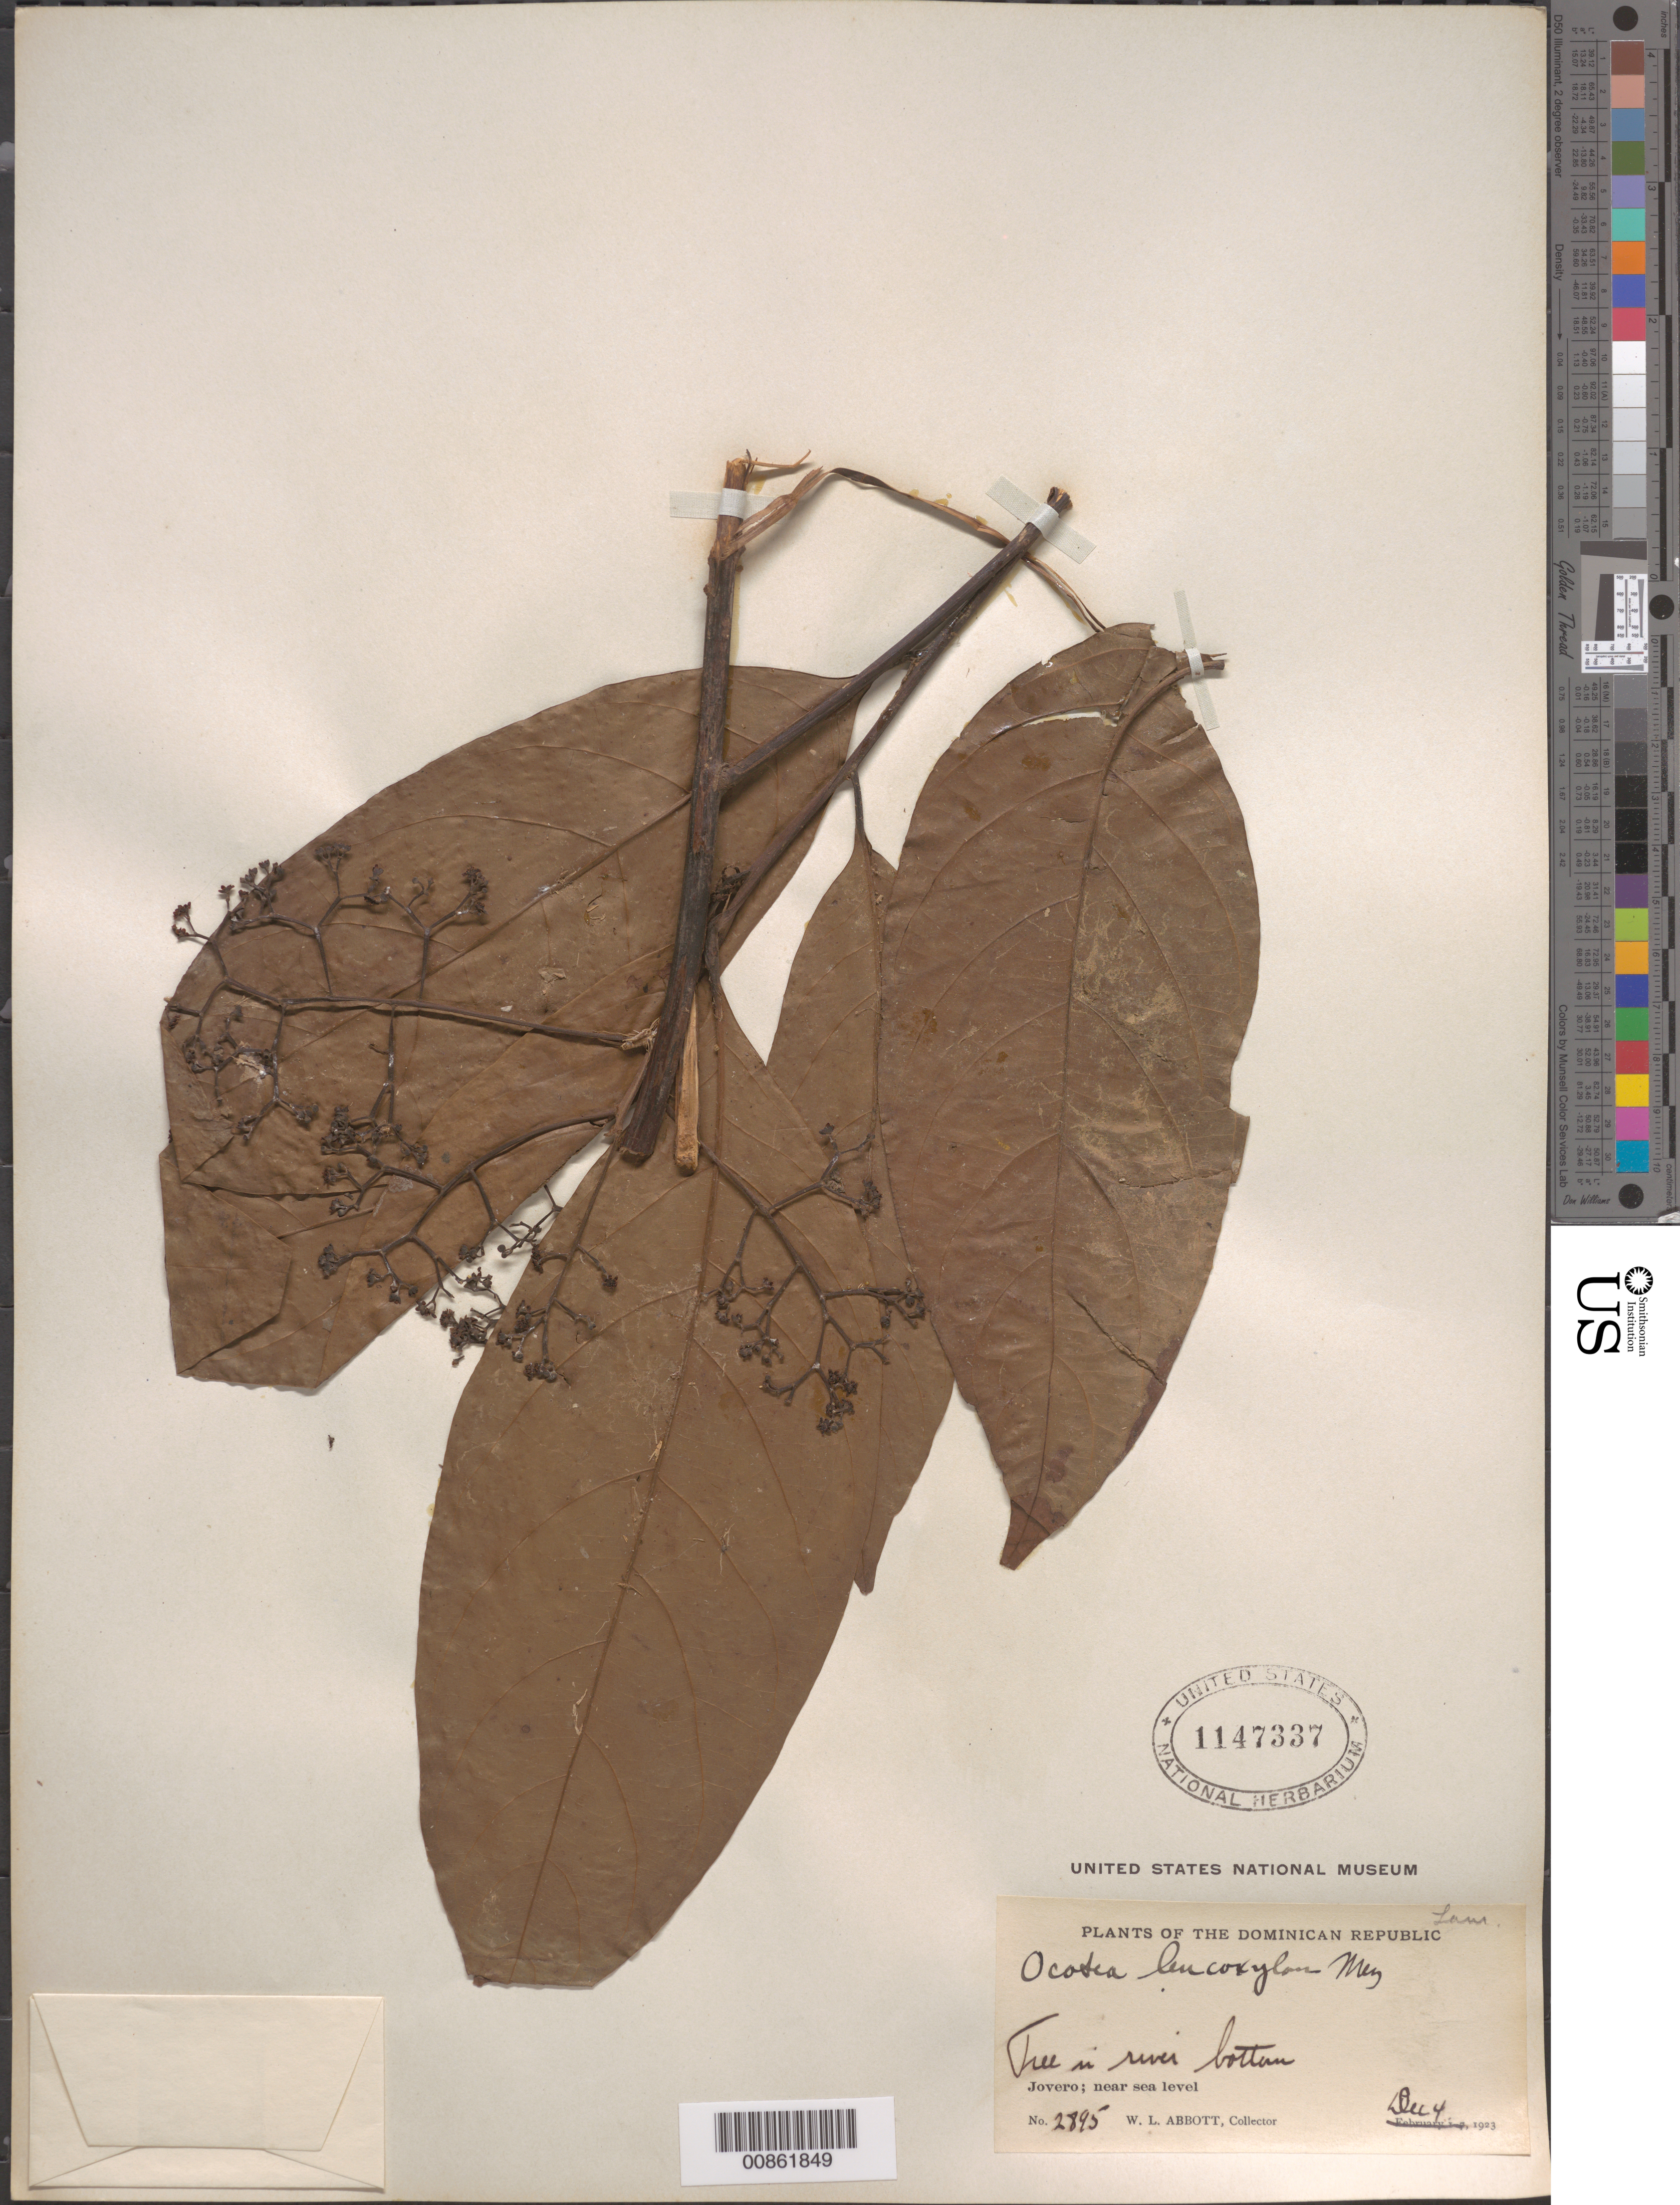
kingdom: Plantae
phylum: Tracheophyta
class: Magnoliopsida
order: Laurales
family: Lauraceae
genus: Ocotea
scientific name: Ocotea leucoxylon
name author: (Sw.) Laness.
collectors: W. L. Abbott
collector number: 2895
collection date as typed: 04 Dec 1923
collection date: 1923-12-04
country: Dominican Republic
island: Hispaniola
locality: Jovero.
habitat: In river bottom.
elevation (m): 0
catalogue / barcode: US 1147337